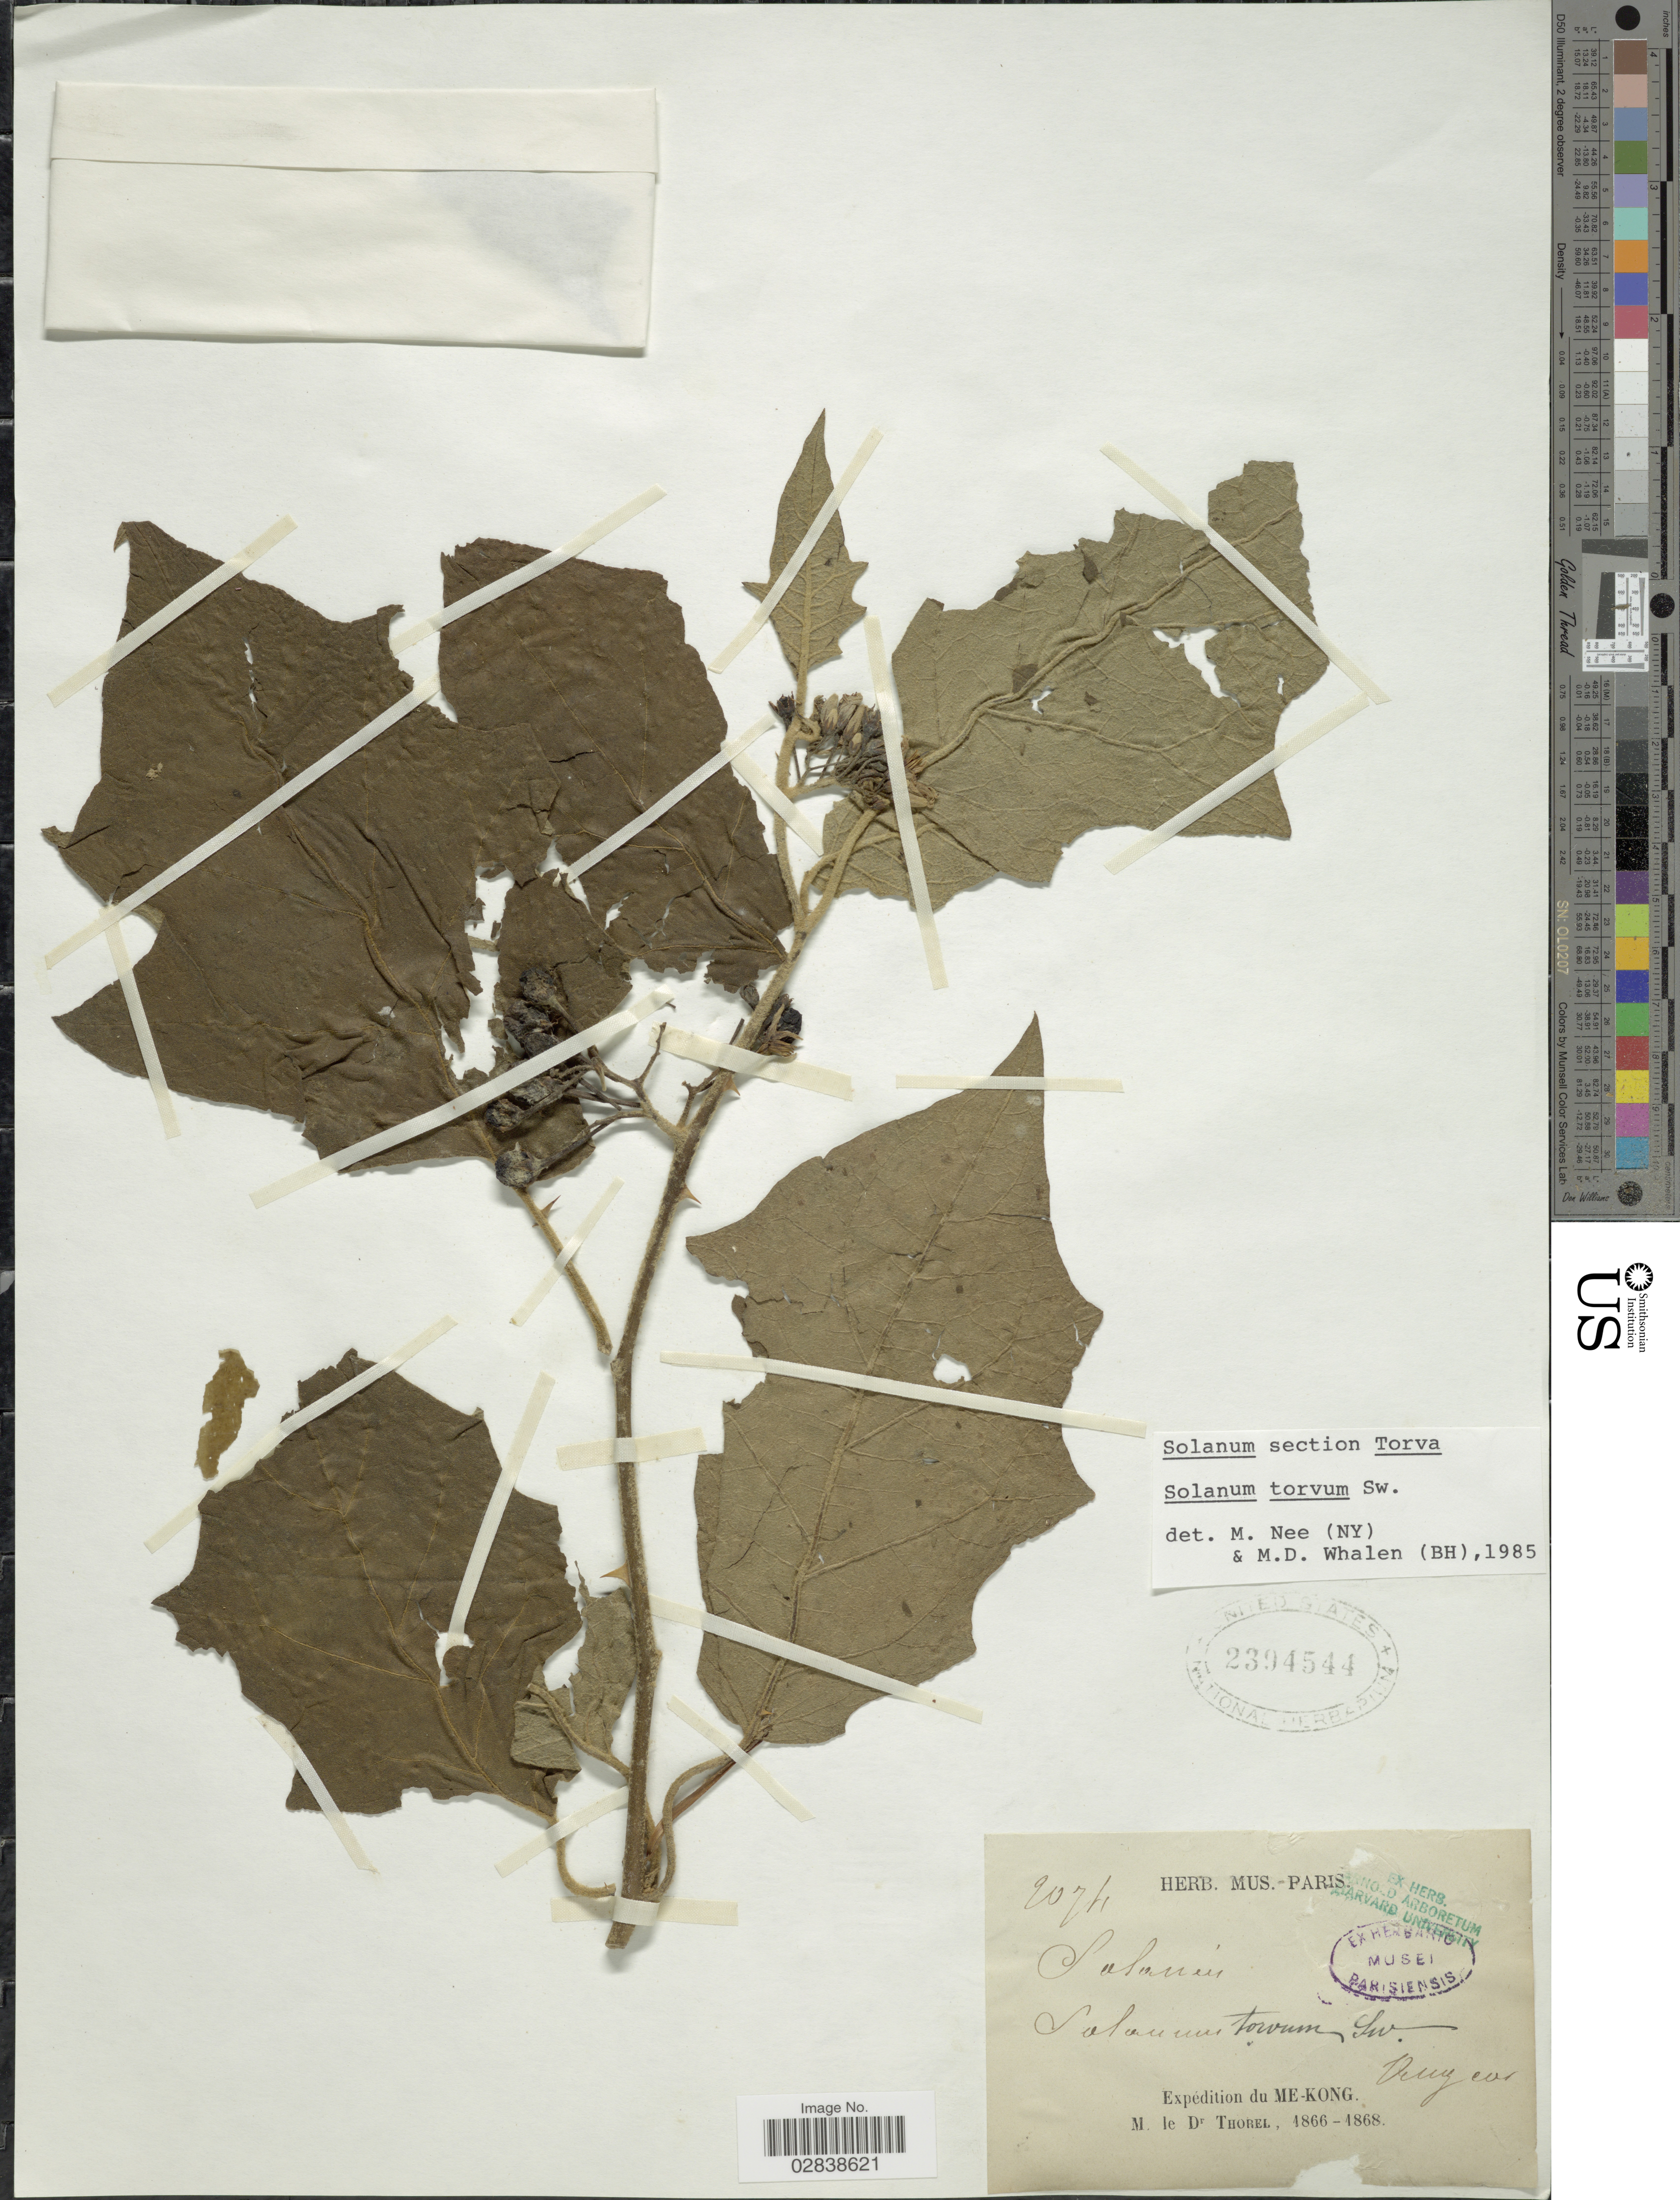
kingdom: Plantae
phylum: Tracheophyta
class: Magnoliopsida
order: Solanales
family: Solanaceae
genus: Solanum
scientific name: Solanum torvum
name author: Sw.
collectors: C. Thorel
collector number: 2074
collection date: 1866/1868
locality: Me-Kong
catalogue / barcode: US 2394544